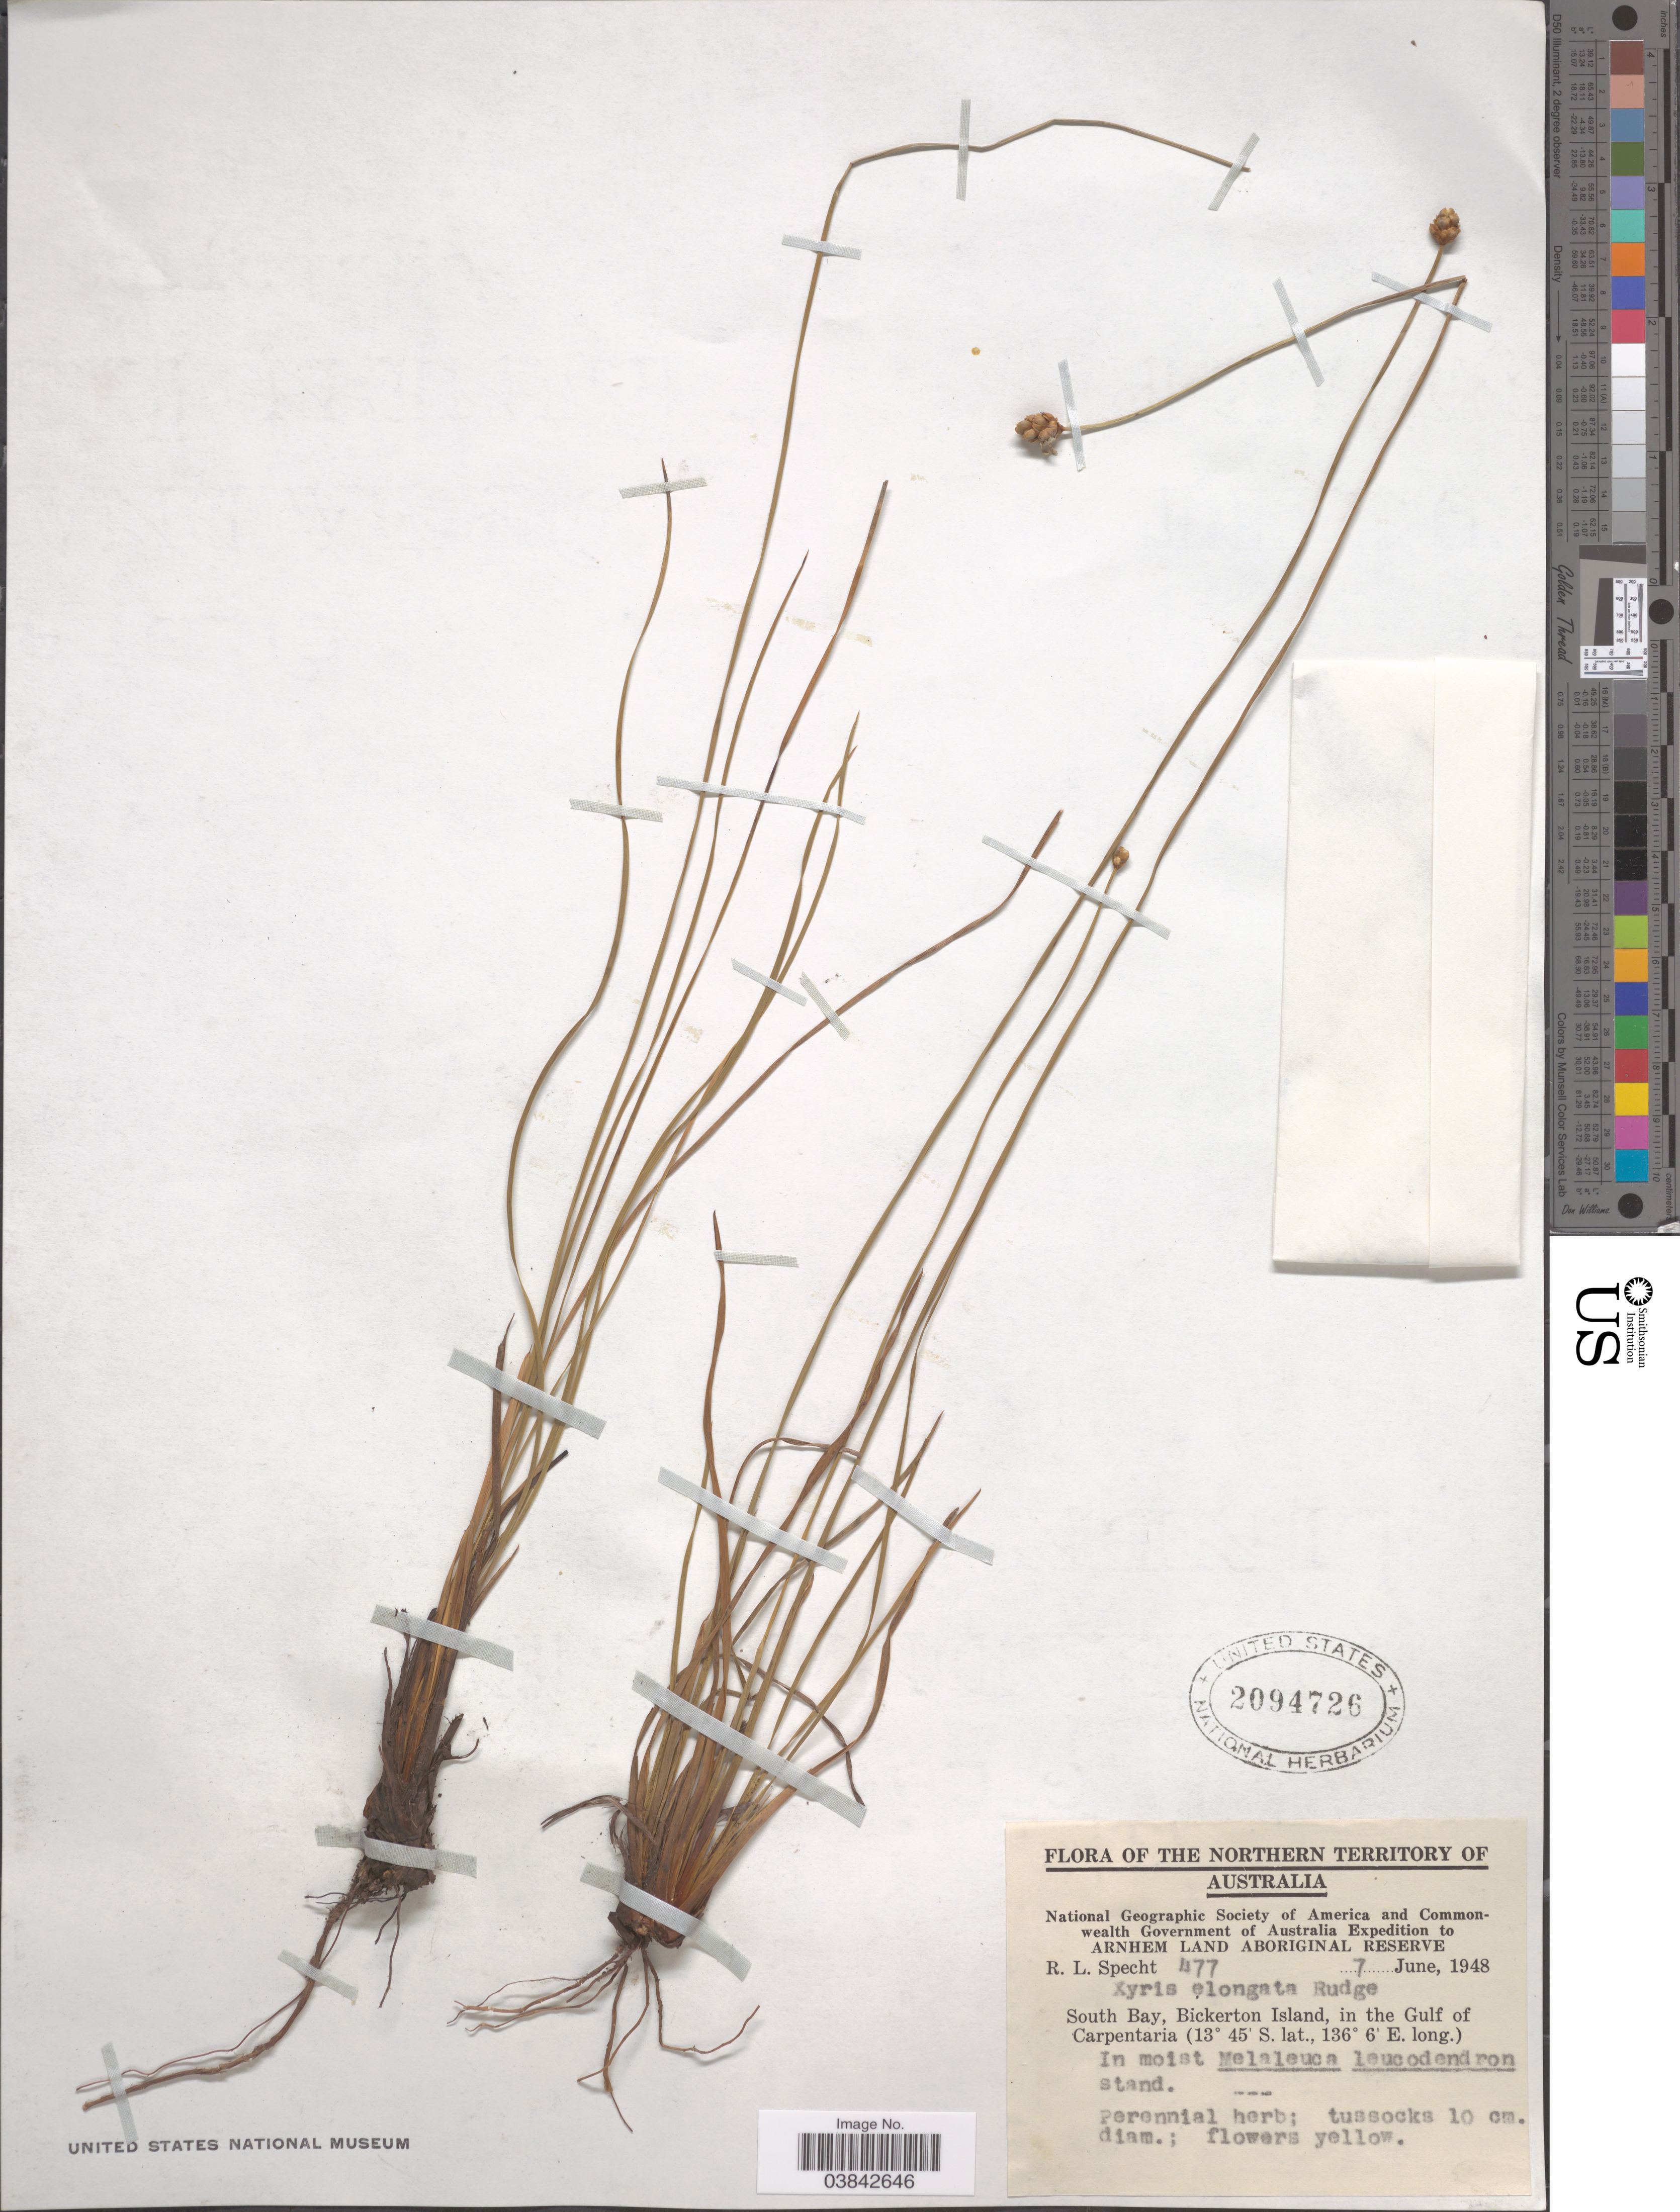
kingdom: Plantae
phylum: Tracheophyta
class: Liliopsida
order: Poales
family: Xyridaceae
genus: Xyris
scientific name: Xyris complanata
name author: R. Br.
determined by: Strong, Mark T., (BOT), Smithsonian Institution - National Museum of Natural History (UNITED STATES)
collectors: R. L. Specht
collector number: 477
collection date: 1948-06-07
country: Australia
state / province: Northern Territory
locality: Arnhem Land Aboriginal Reserve. South Bay, Bickerton Island, in the Gulf of Carpentaria.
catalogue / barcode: US 2094726